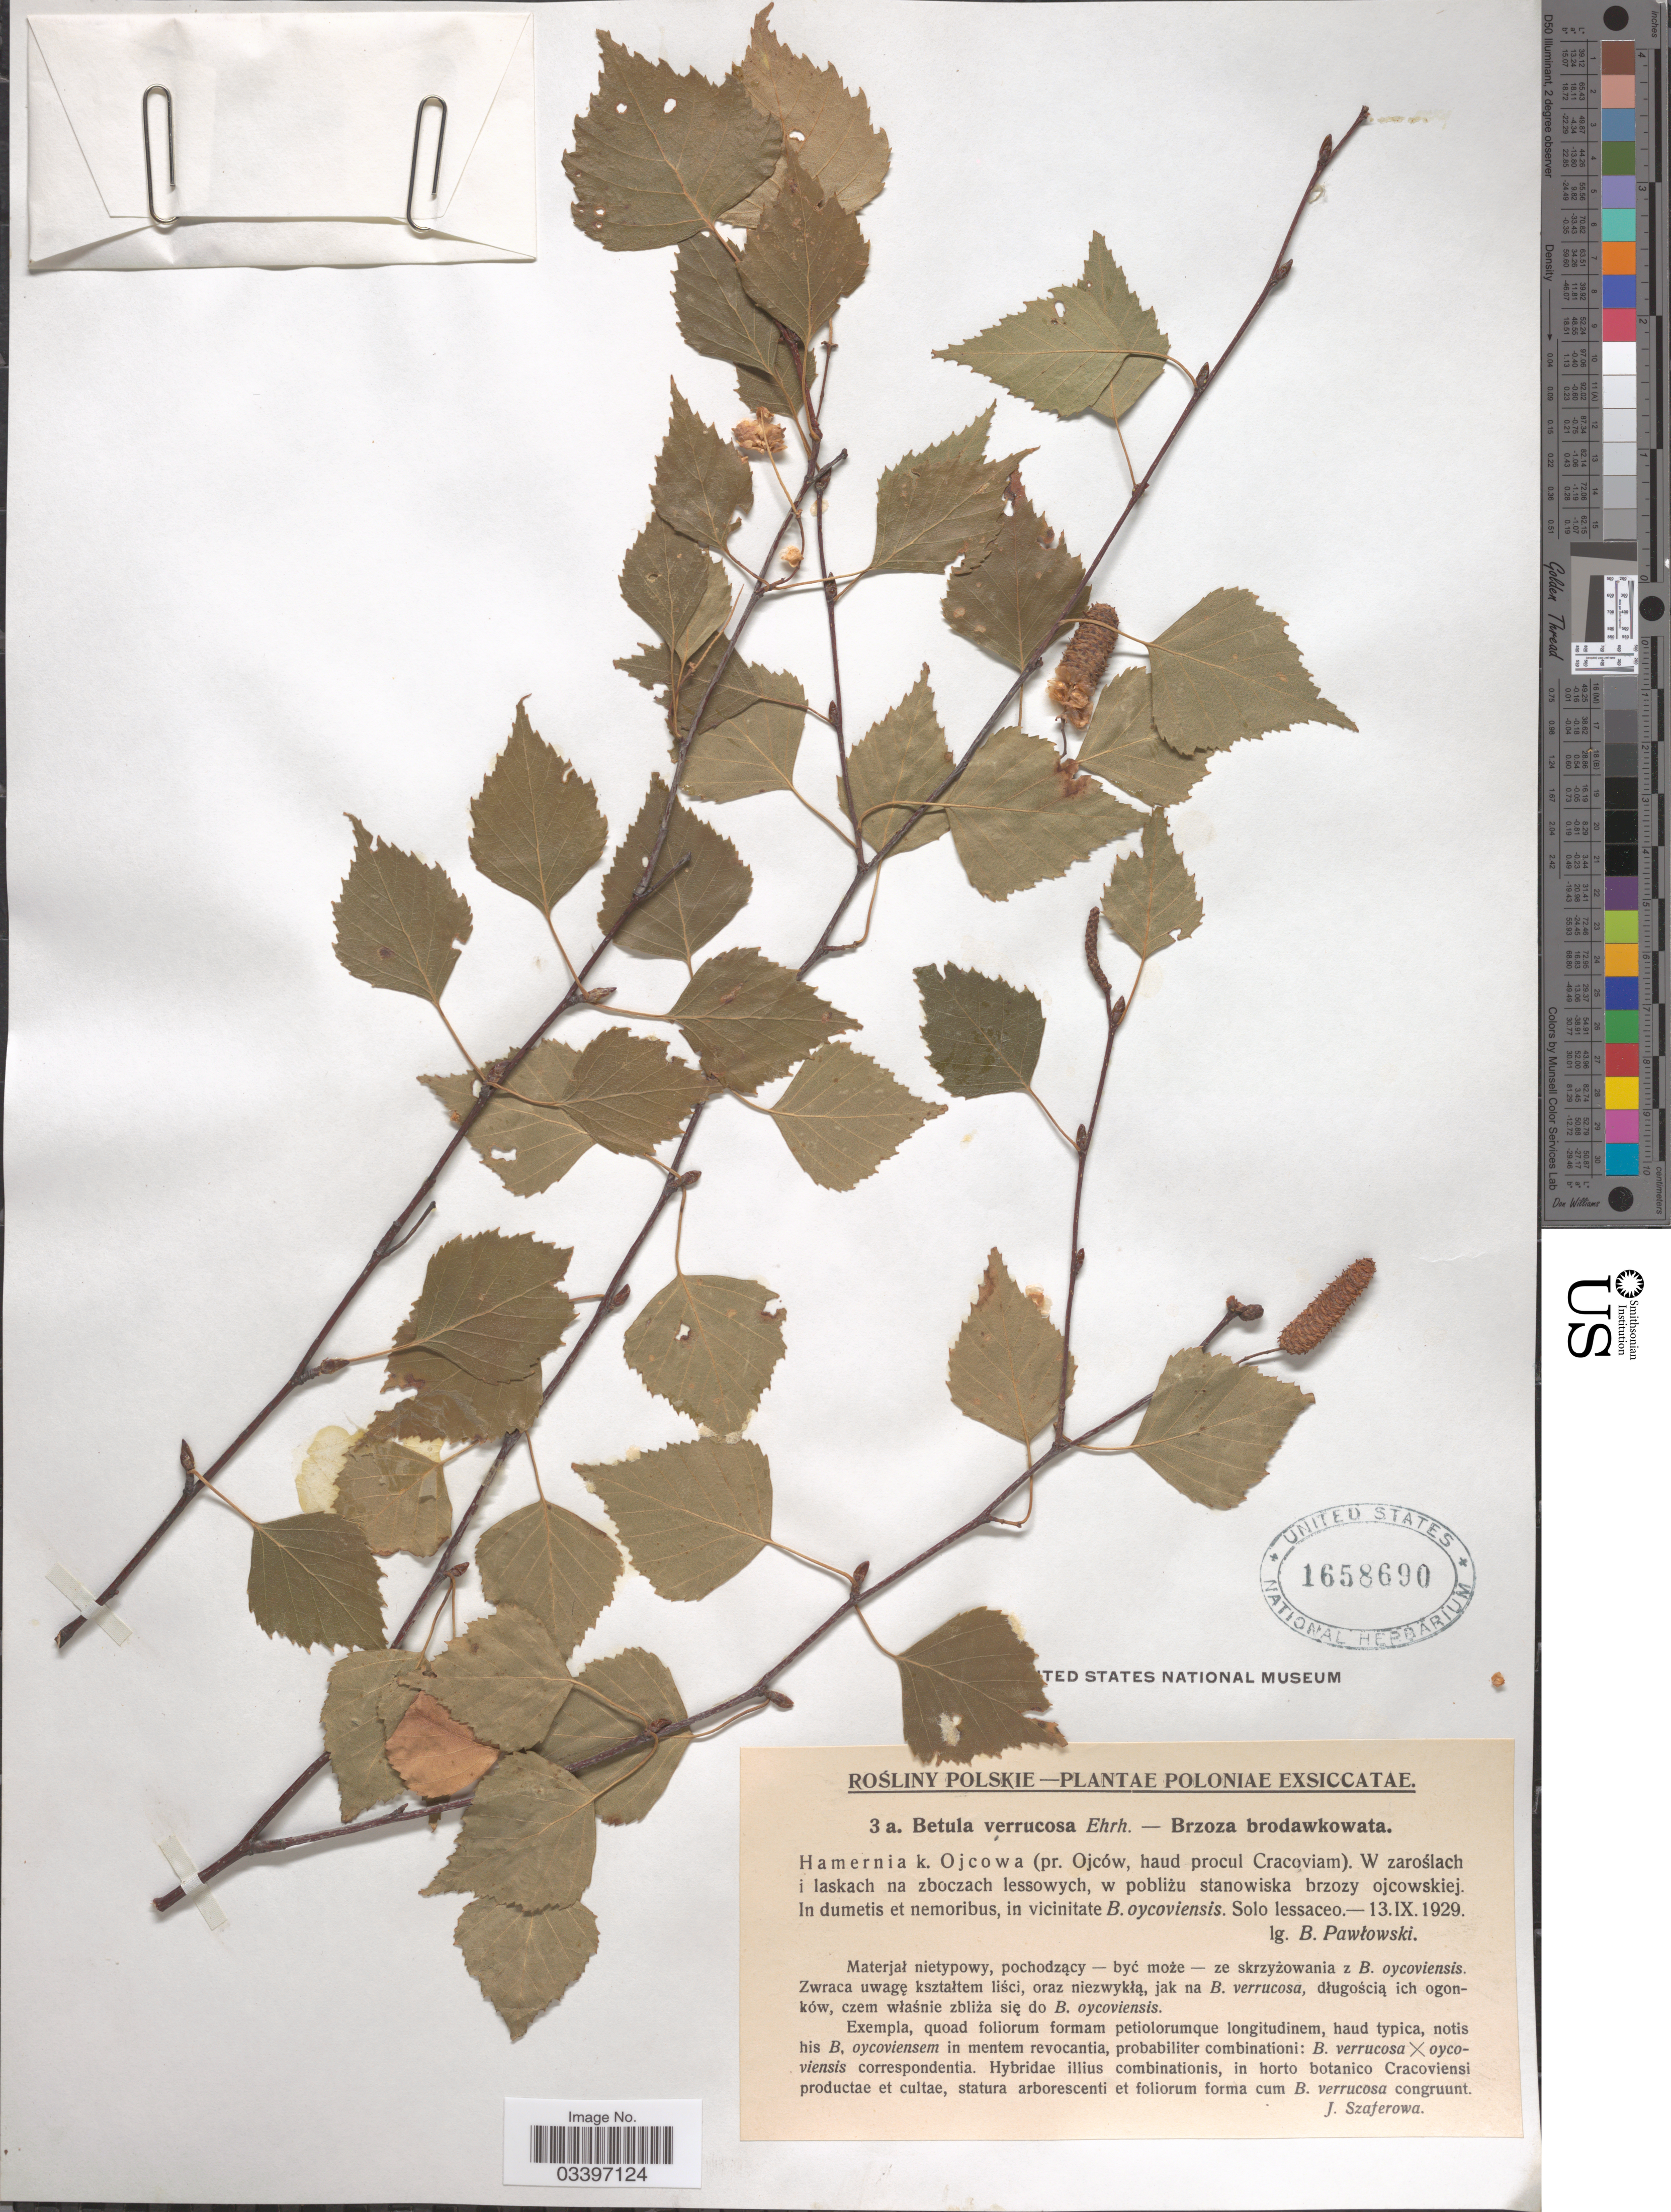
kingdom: Plantae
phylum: Tracheophyta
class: Magnoliopsida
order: Fagales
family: Betulaceae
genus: Betula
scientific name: Betula verrucosa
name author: Ehrh.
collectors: B. Pawtowski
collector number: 3 a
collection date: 1929-09-13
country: Poland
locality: Hamernia k. Ojcowa (pr. Ojców, haud procul Cracoviam). W zaroślach i laskach na zboczach lessowych, w pobliźu stanowkiska brzozy ojcowskiej.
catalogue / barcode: US 1658690